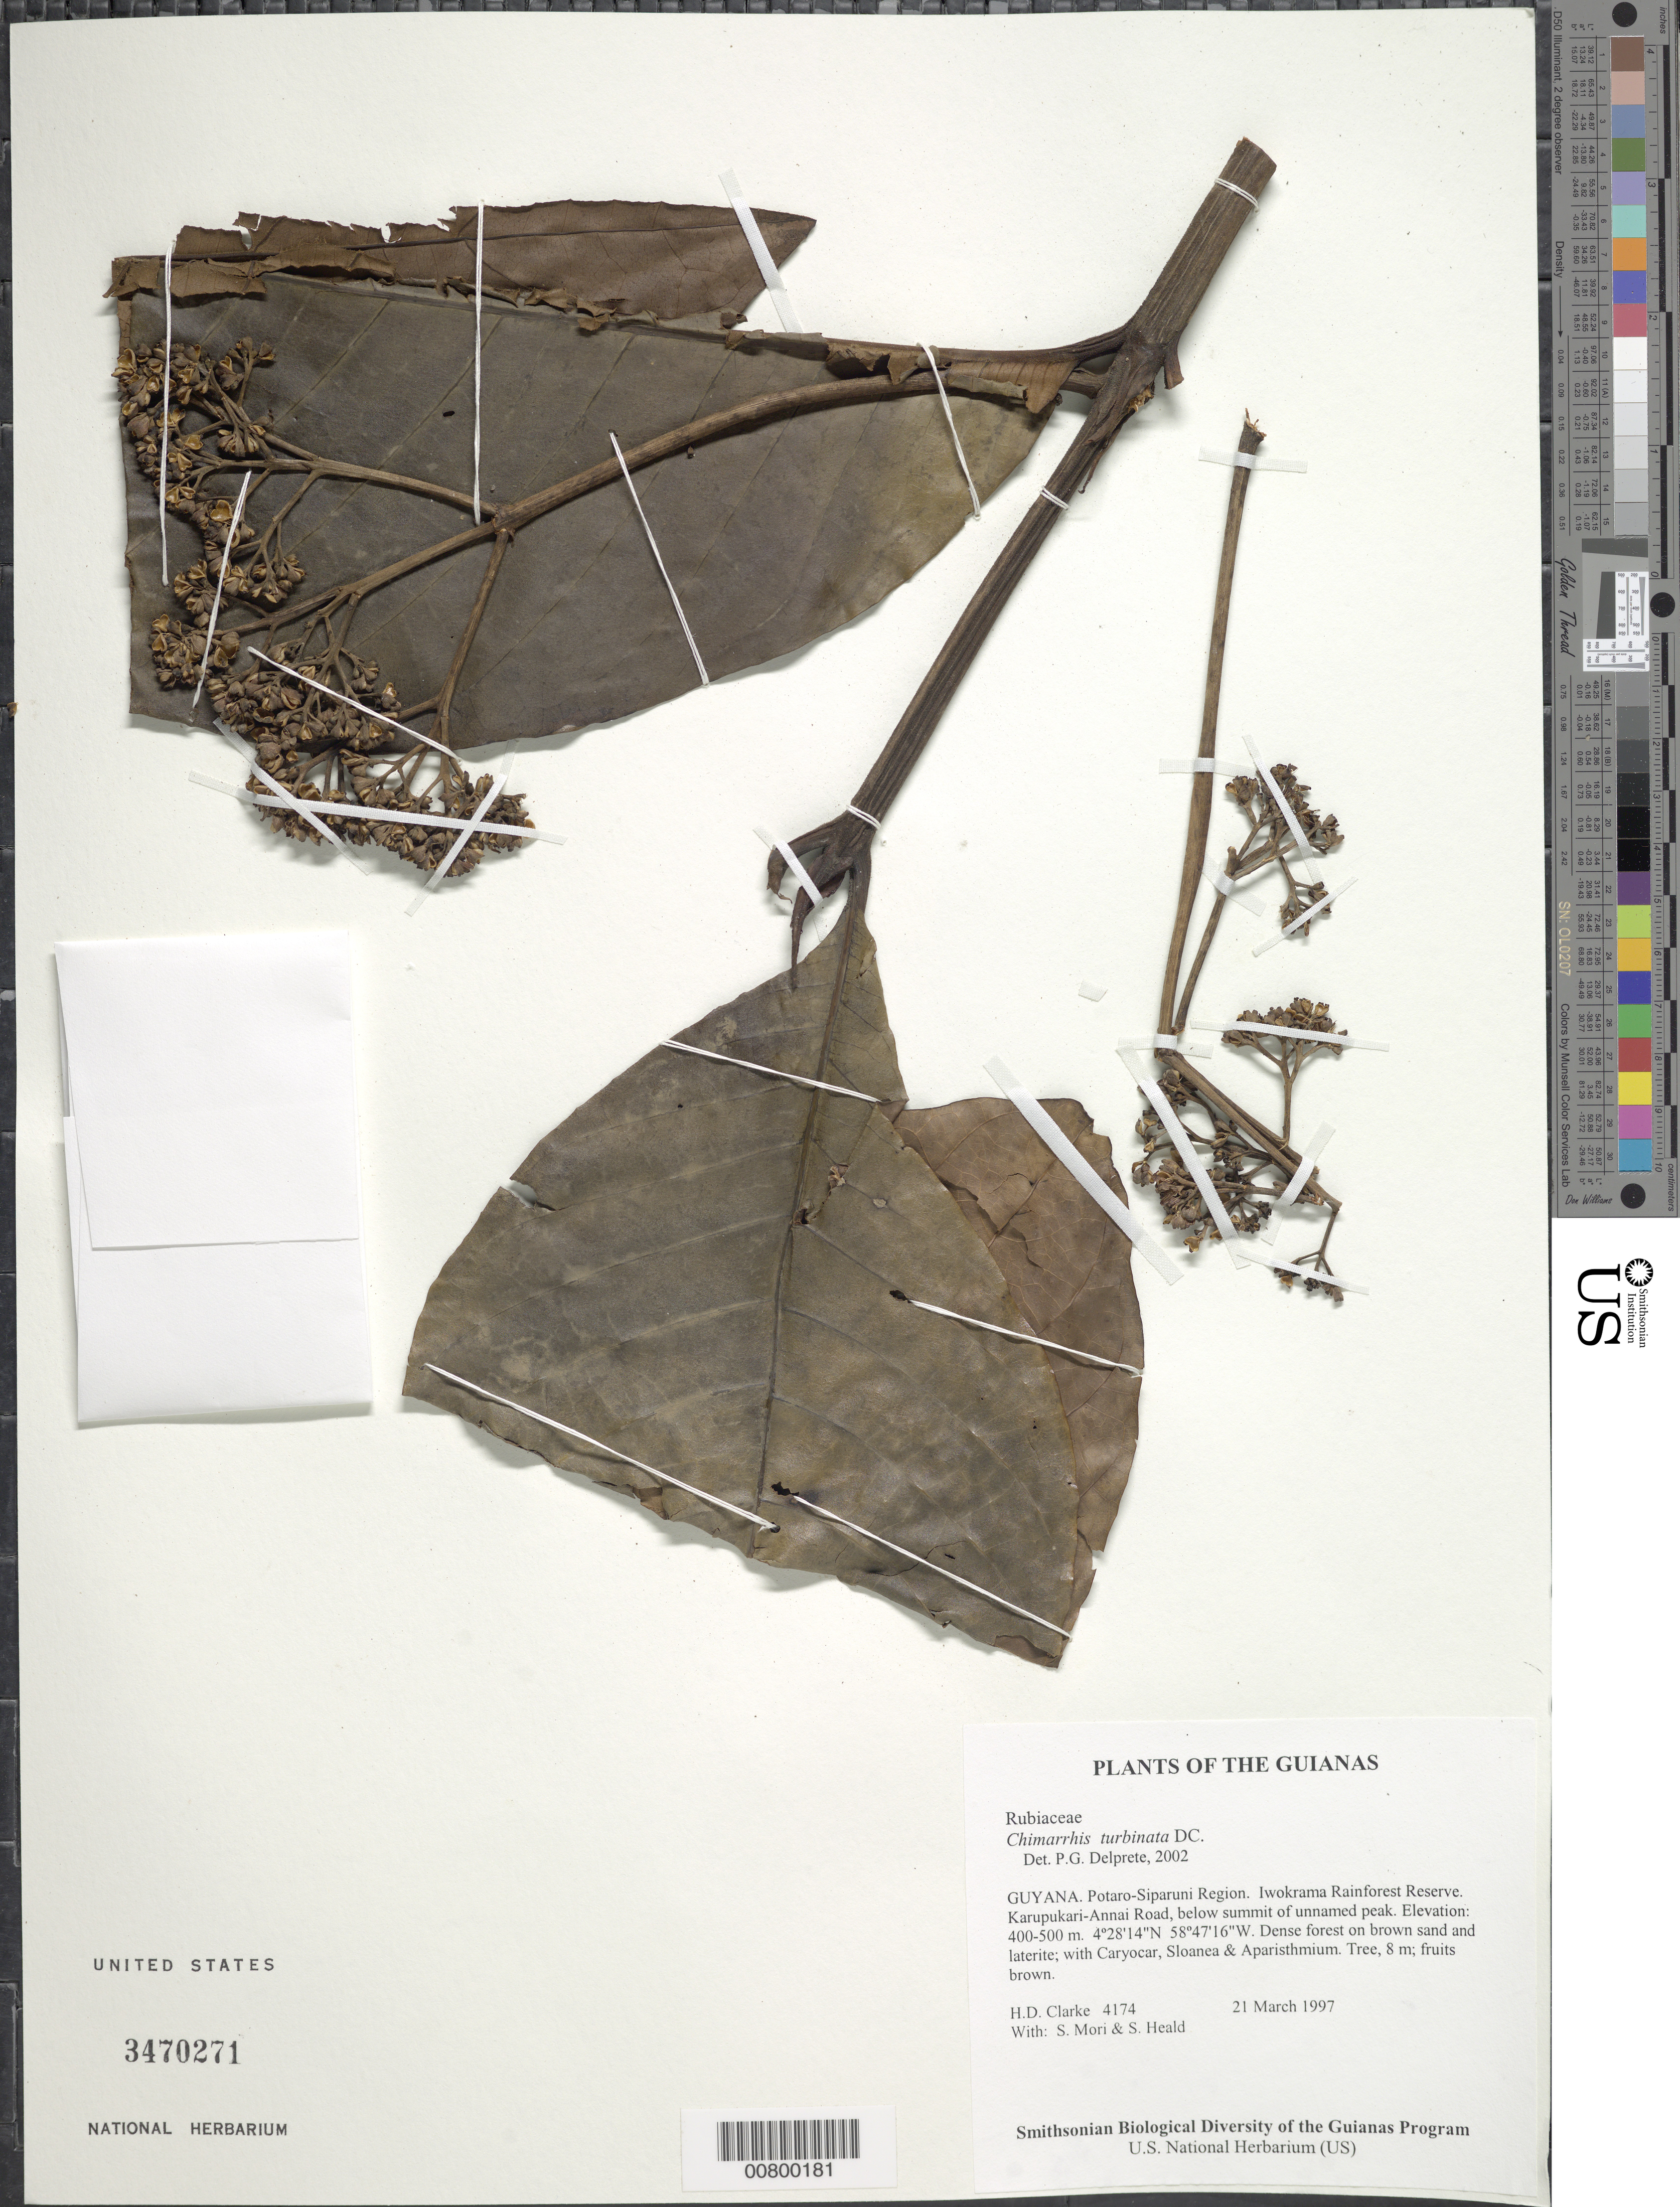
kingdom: Plantae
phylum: Tracheophyta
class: Magnoliopsida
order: Gentianales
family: Rubiaceae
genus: Chimarrhis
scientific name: Chimarrhis turbinata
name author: DC.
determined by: Delprete, P. G., Herb. de Guyane Cay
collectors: H. D. Clarke, S. Mori & S. Heald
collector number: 4174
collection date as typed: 21 March 1997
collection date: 1997-03-21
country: Guyana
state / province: Potaro-Siparuni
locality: Iwokrama Rainforest Reserve. Karupukari-Annai Road, below summit of unnamed peak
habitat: Dense forest on brown sand and laterite; with Caryocar, Sloanea & Aparisthmium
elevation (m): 400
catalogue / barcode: US 3470271